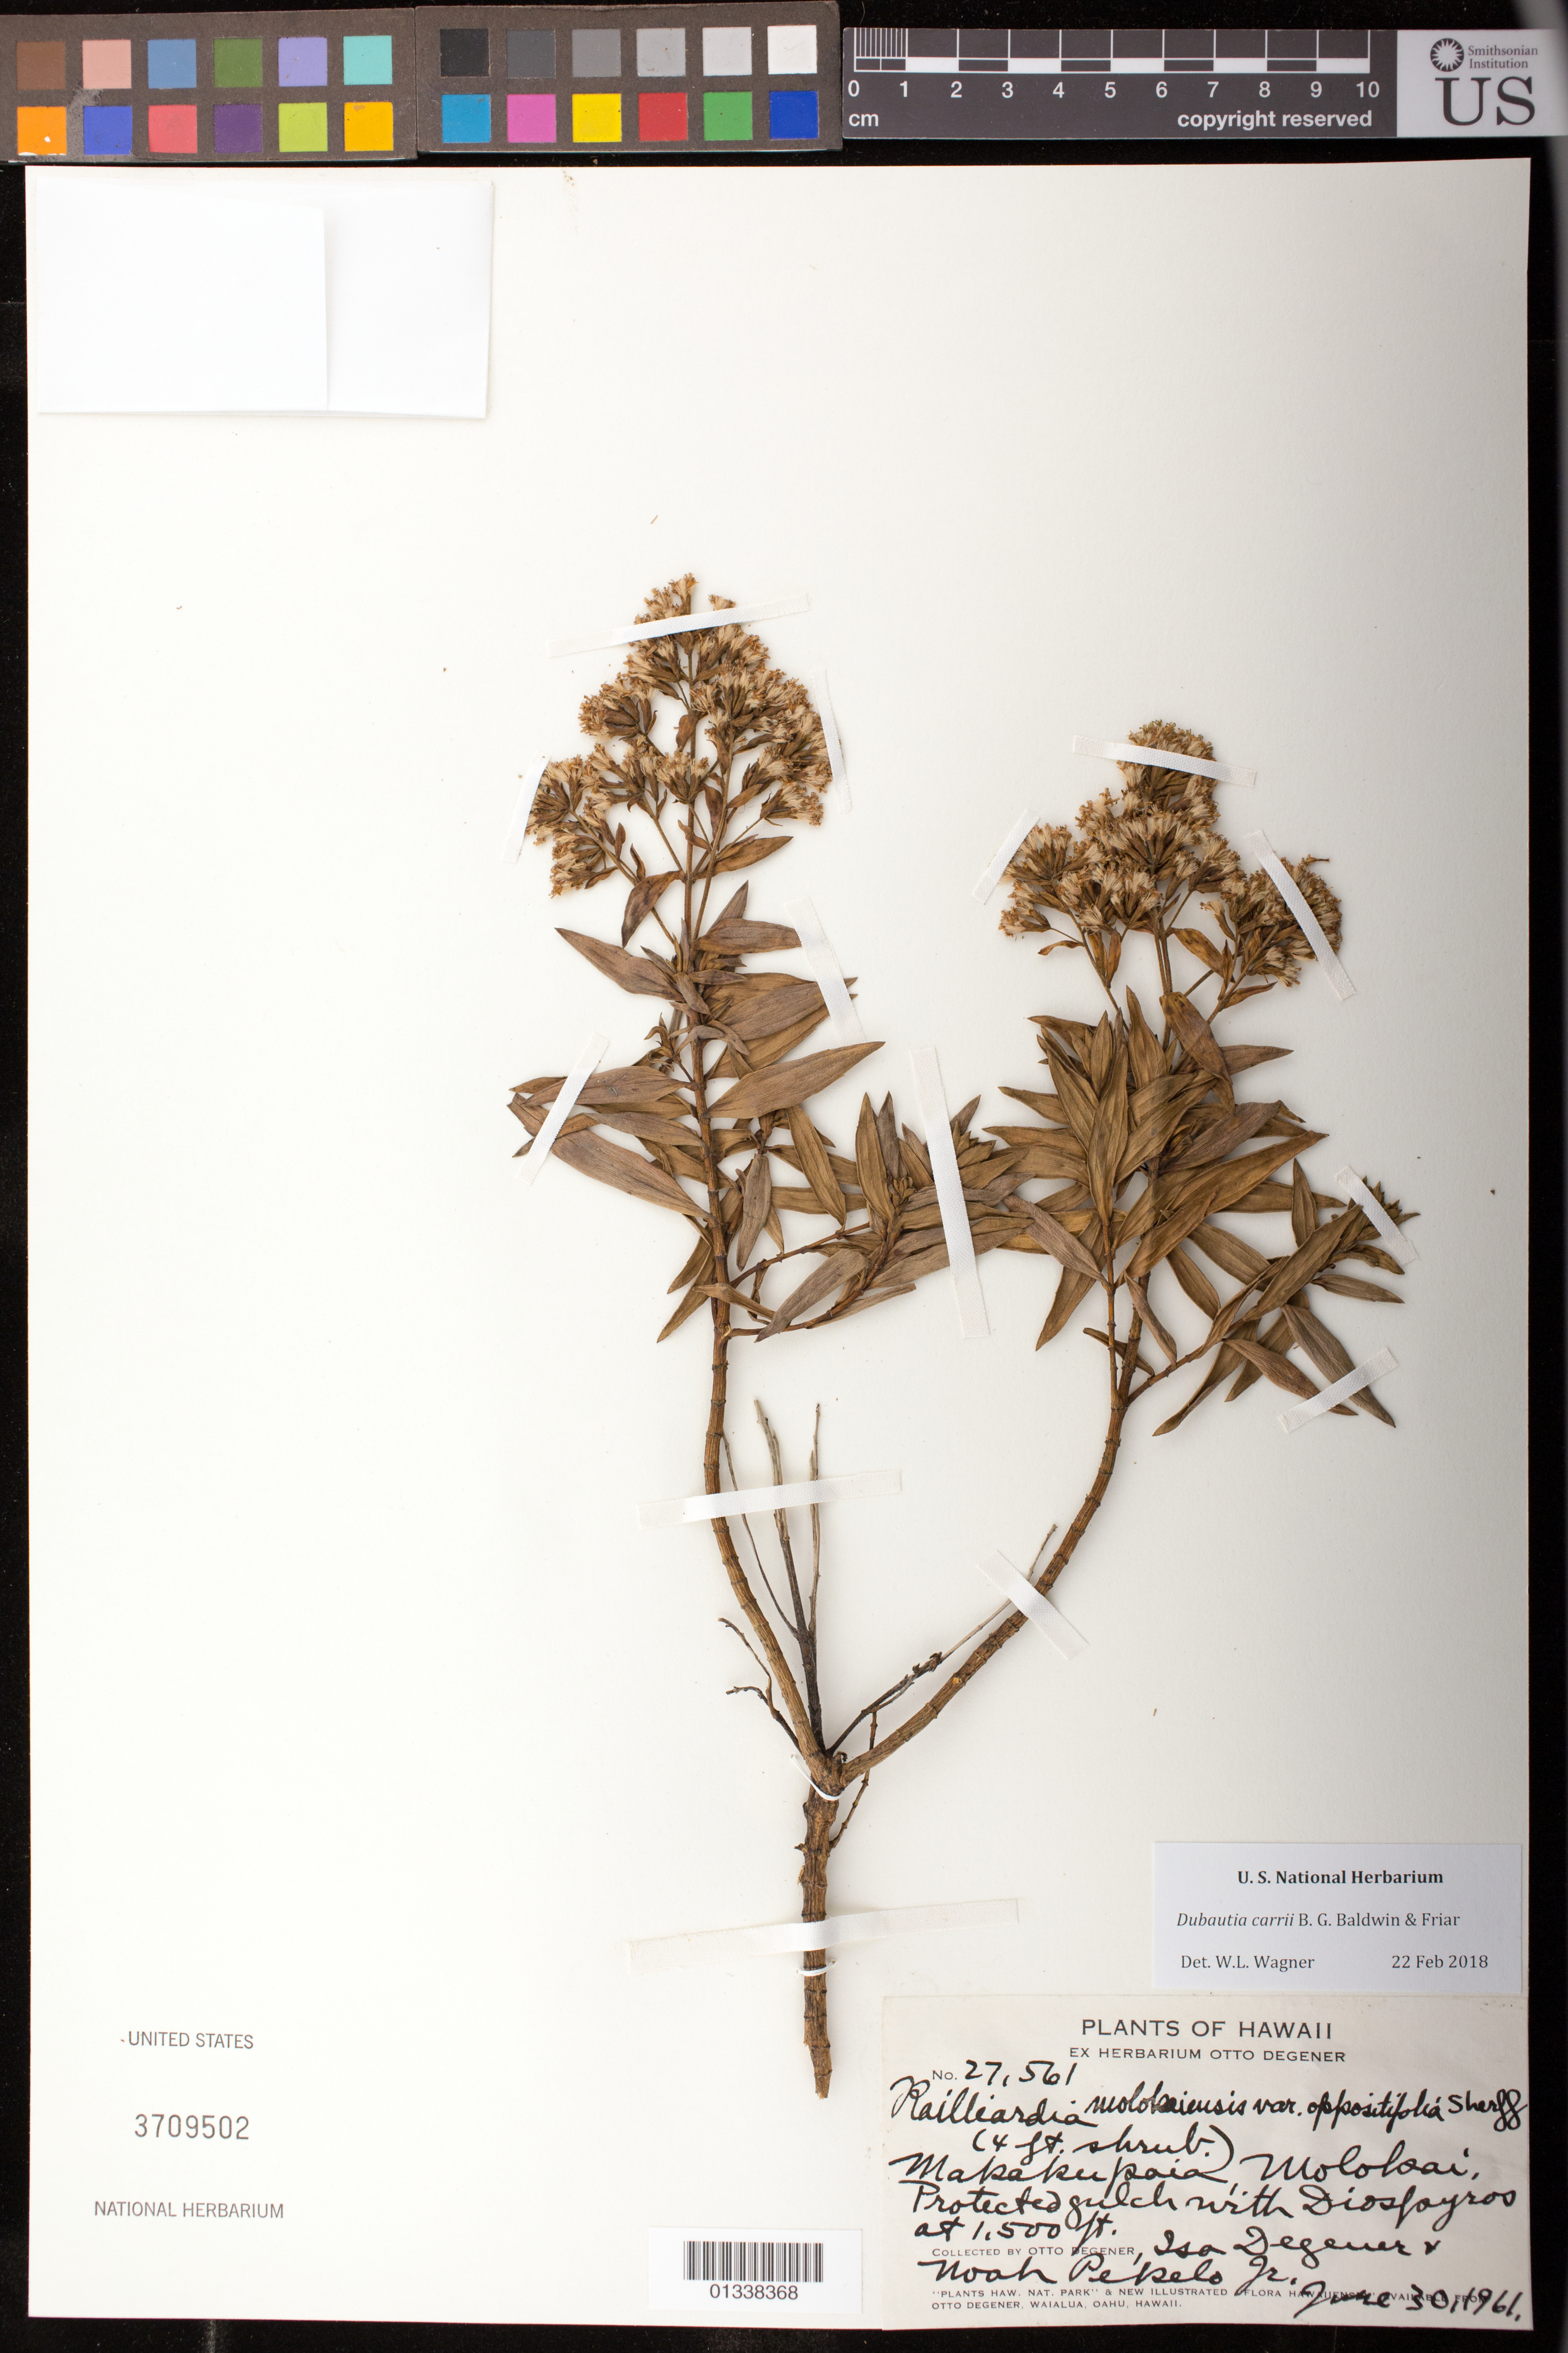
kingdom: Plantae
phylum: Tracheophyta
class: Magnoliopsida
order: Asterales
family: Asteraceae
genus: Dubautia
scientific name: Dubautia carrii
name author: B.G. Baldwin & Friar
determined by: Wagner, W. L., (BOT), Smithsonian Institution - National Museum of Natural History (UNITED STATES)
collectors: O. Degener, I. Degener & N. Pekelo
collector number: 27561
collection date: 1961-06-30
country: United States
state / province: Hawaii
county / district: Maui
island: Moloka'i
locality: Makalupaia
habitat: Protected gulch with Diospyros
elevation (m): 457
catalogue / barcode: US 3709502